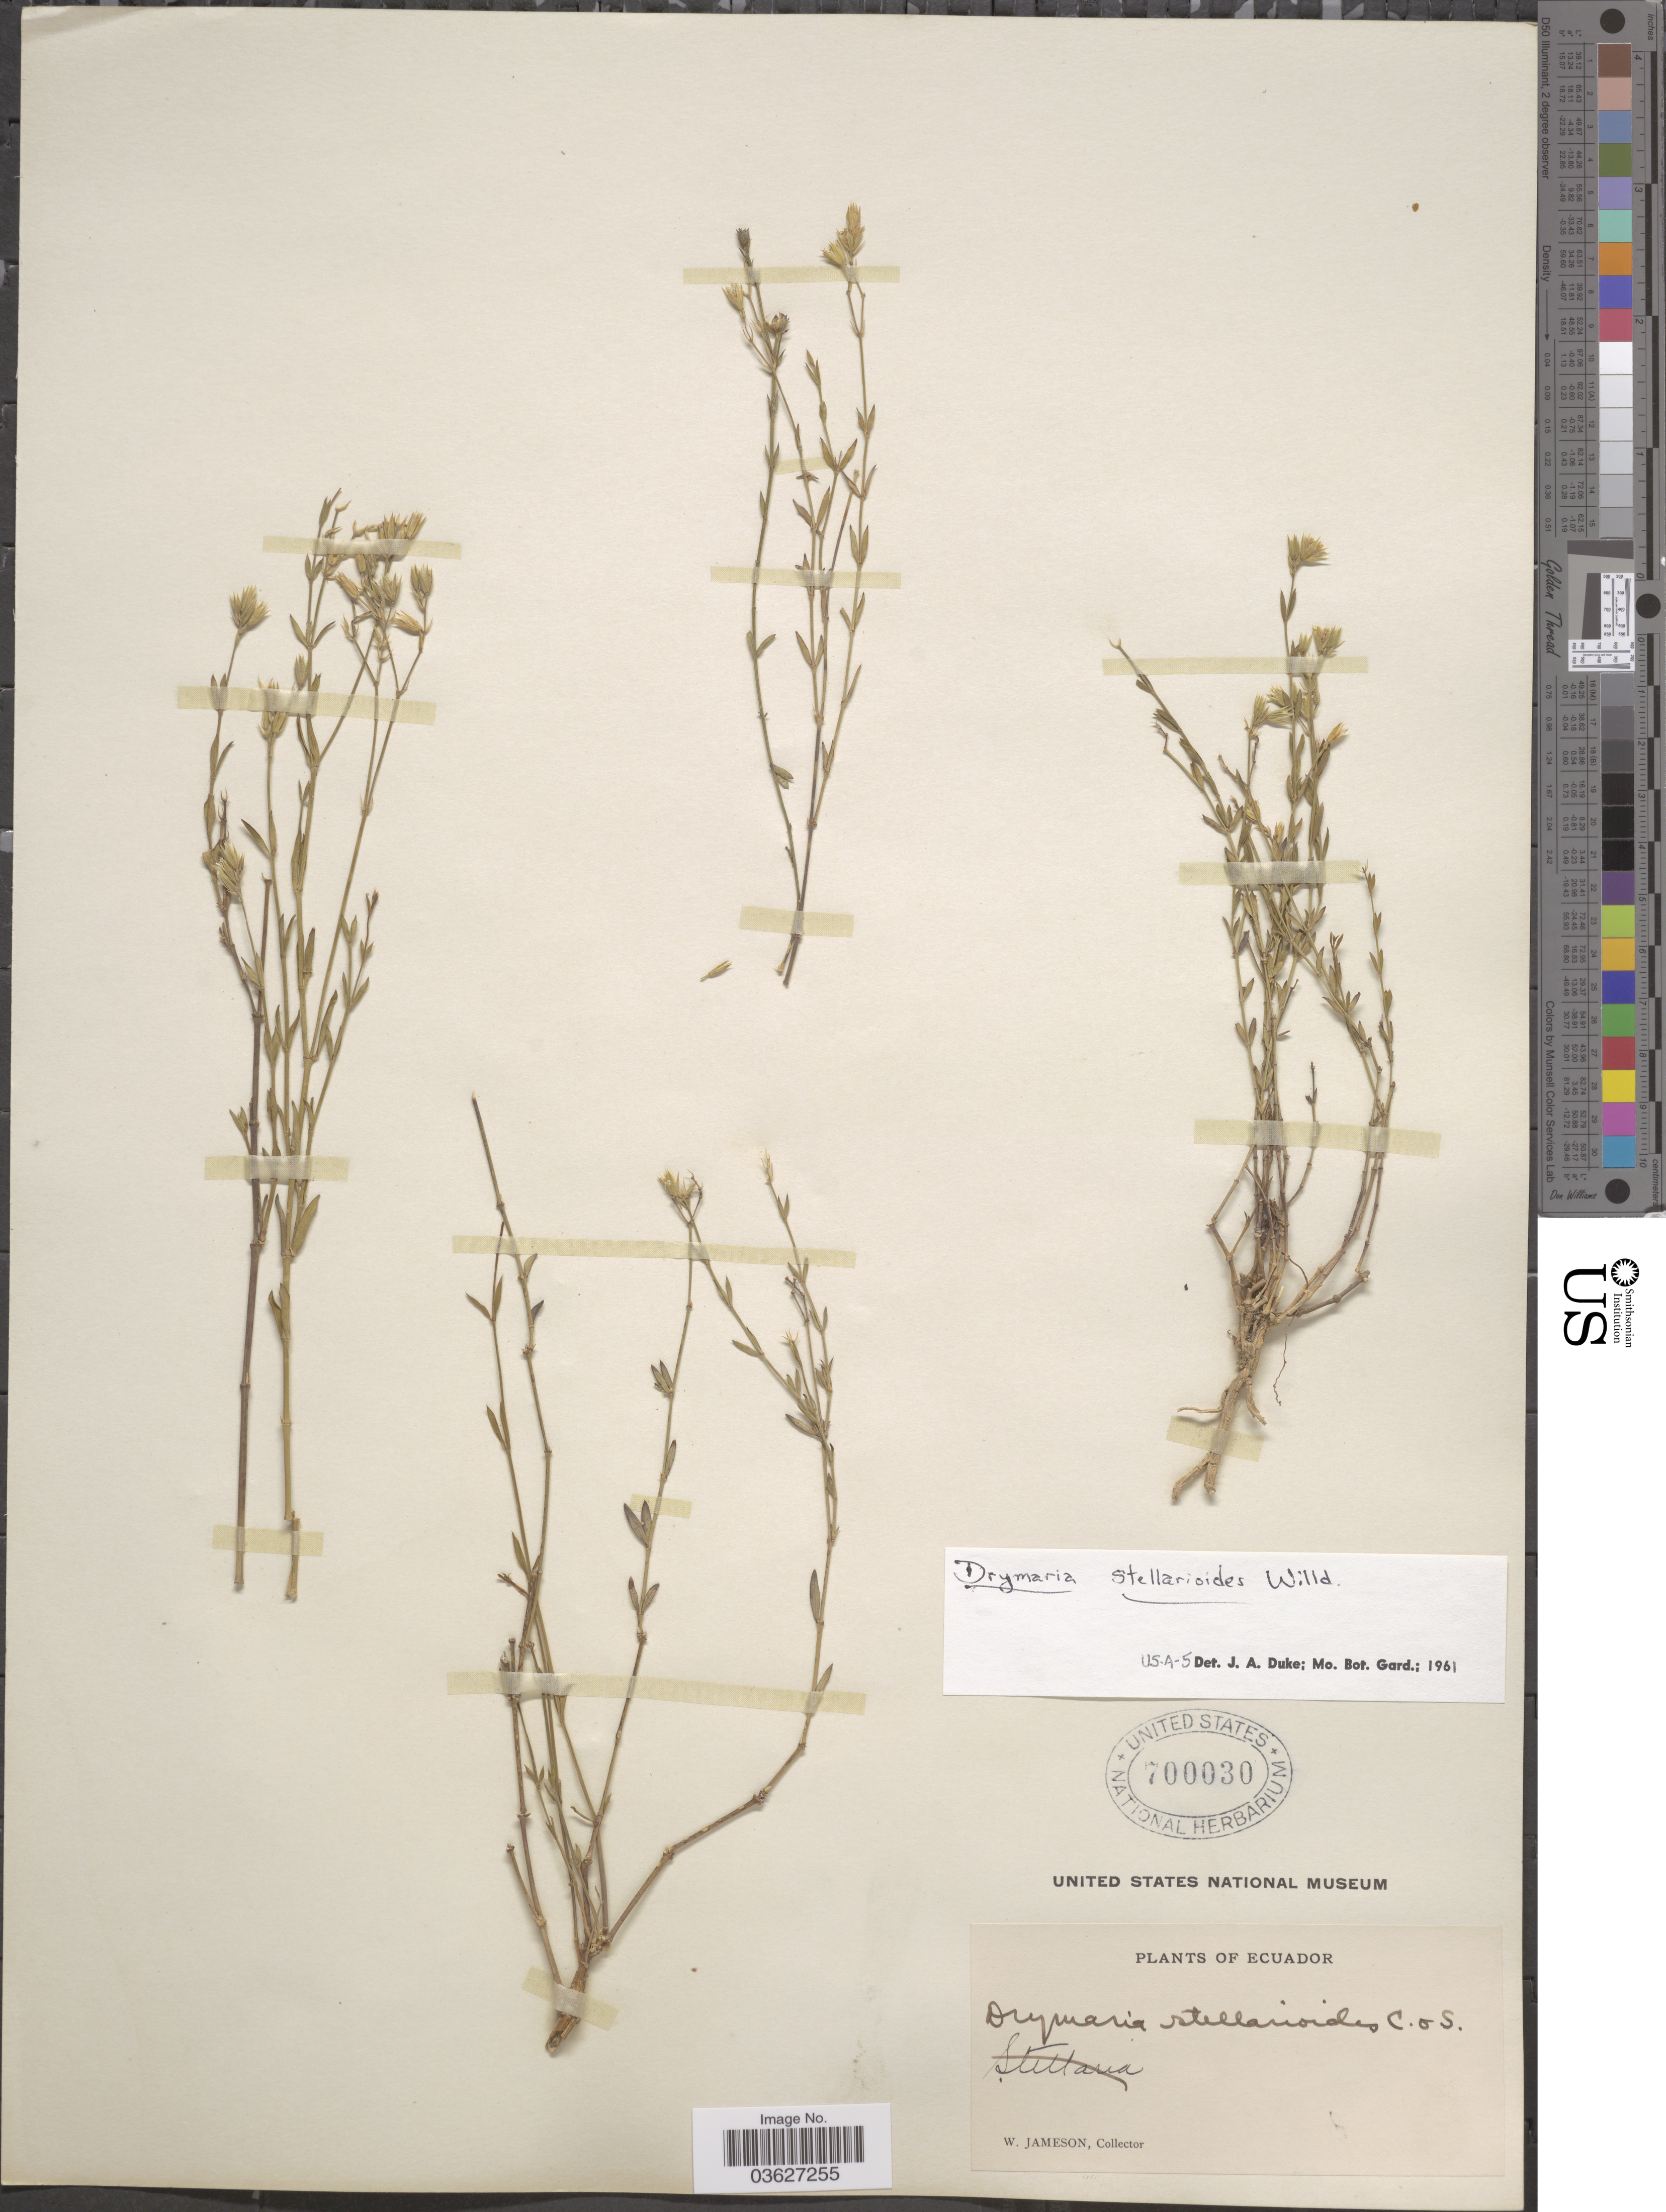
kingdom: Plantae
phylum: Tracheophyta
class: Magnoliopsida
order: Caryophyllales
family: Caryophyllaceae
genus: Drymaria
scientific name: Drymaria stellarioides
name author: (Schult.) Willd.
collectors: W. Jameson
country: Ecuador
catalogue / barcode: US 700030